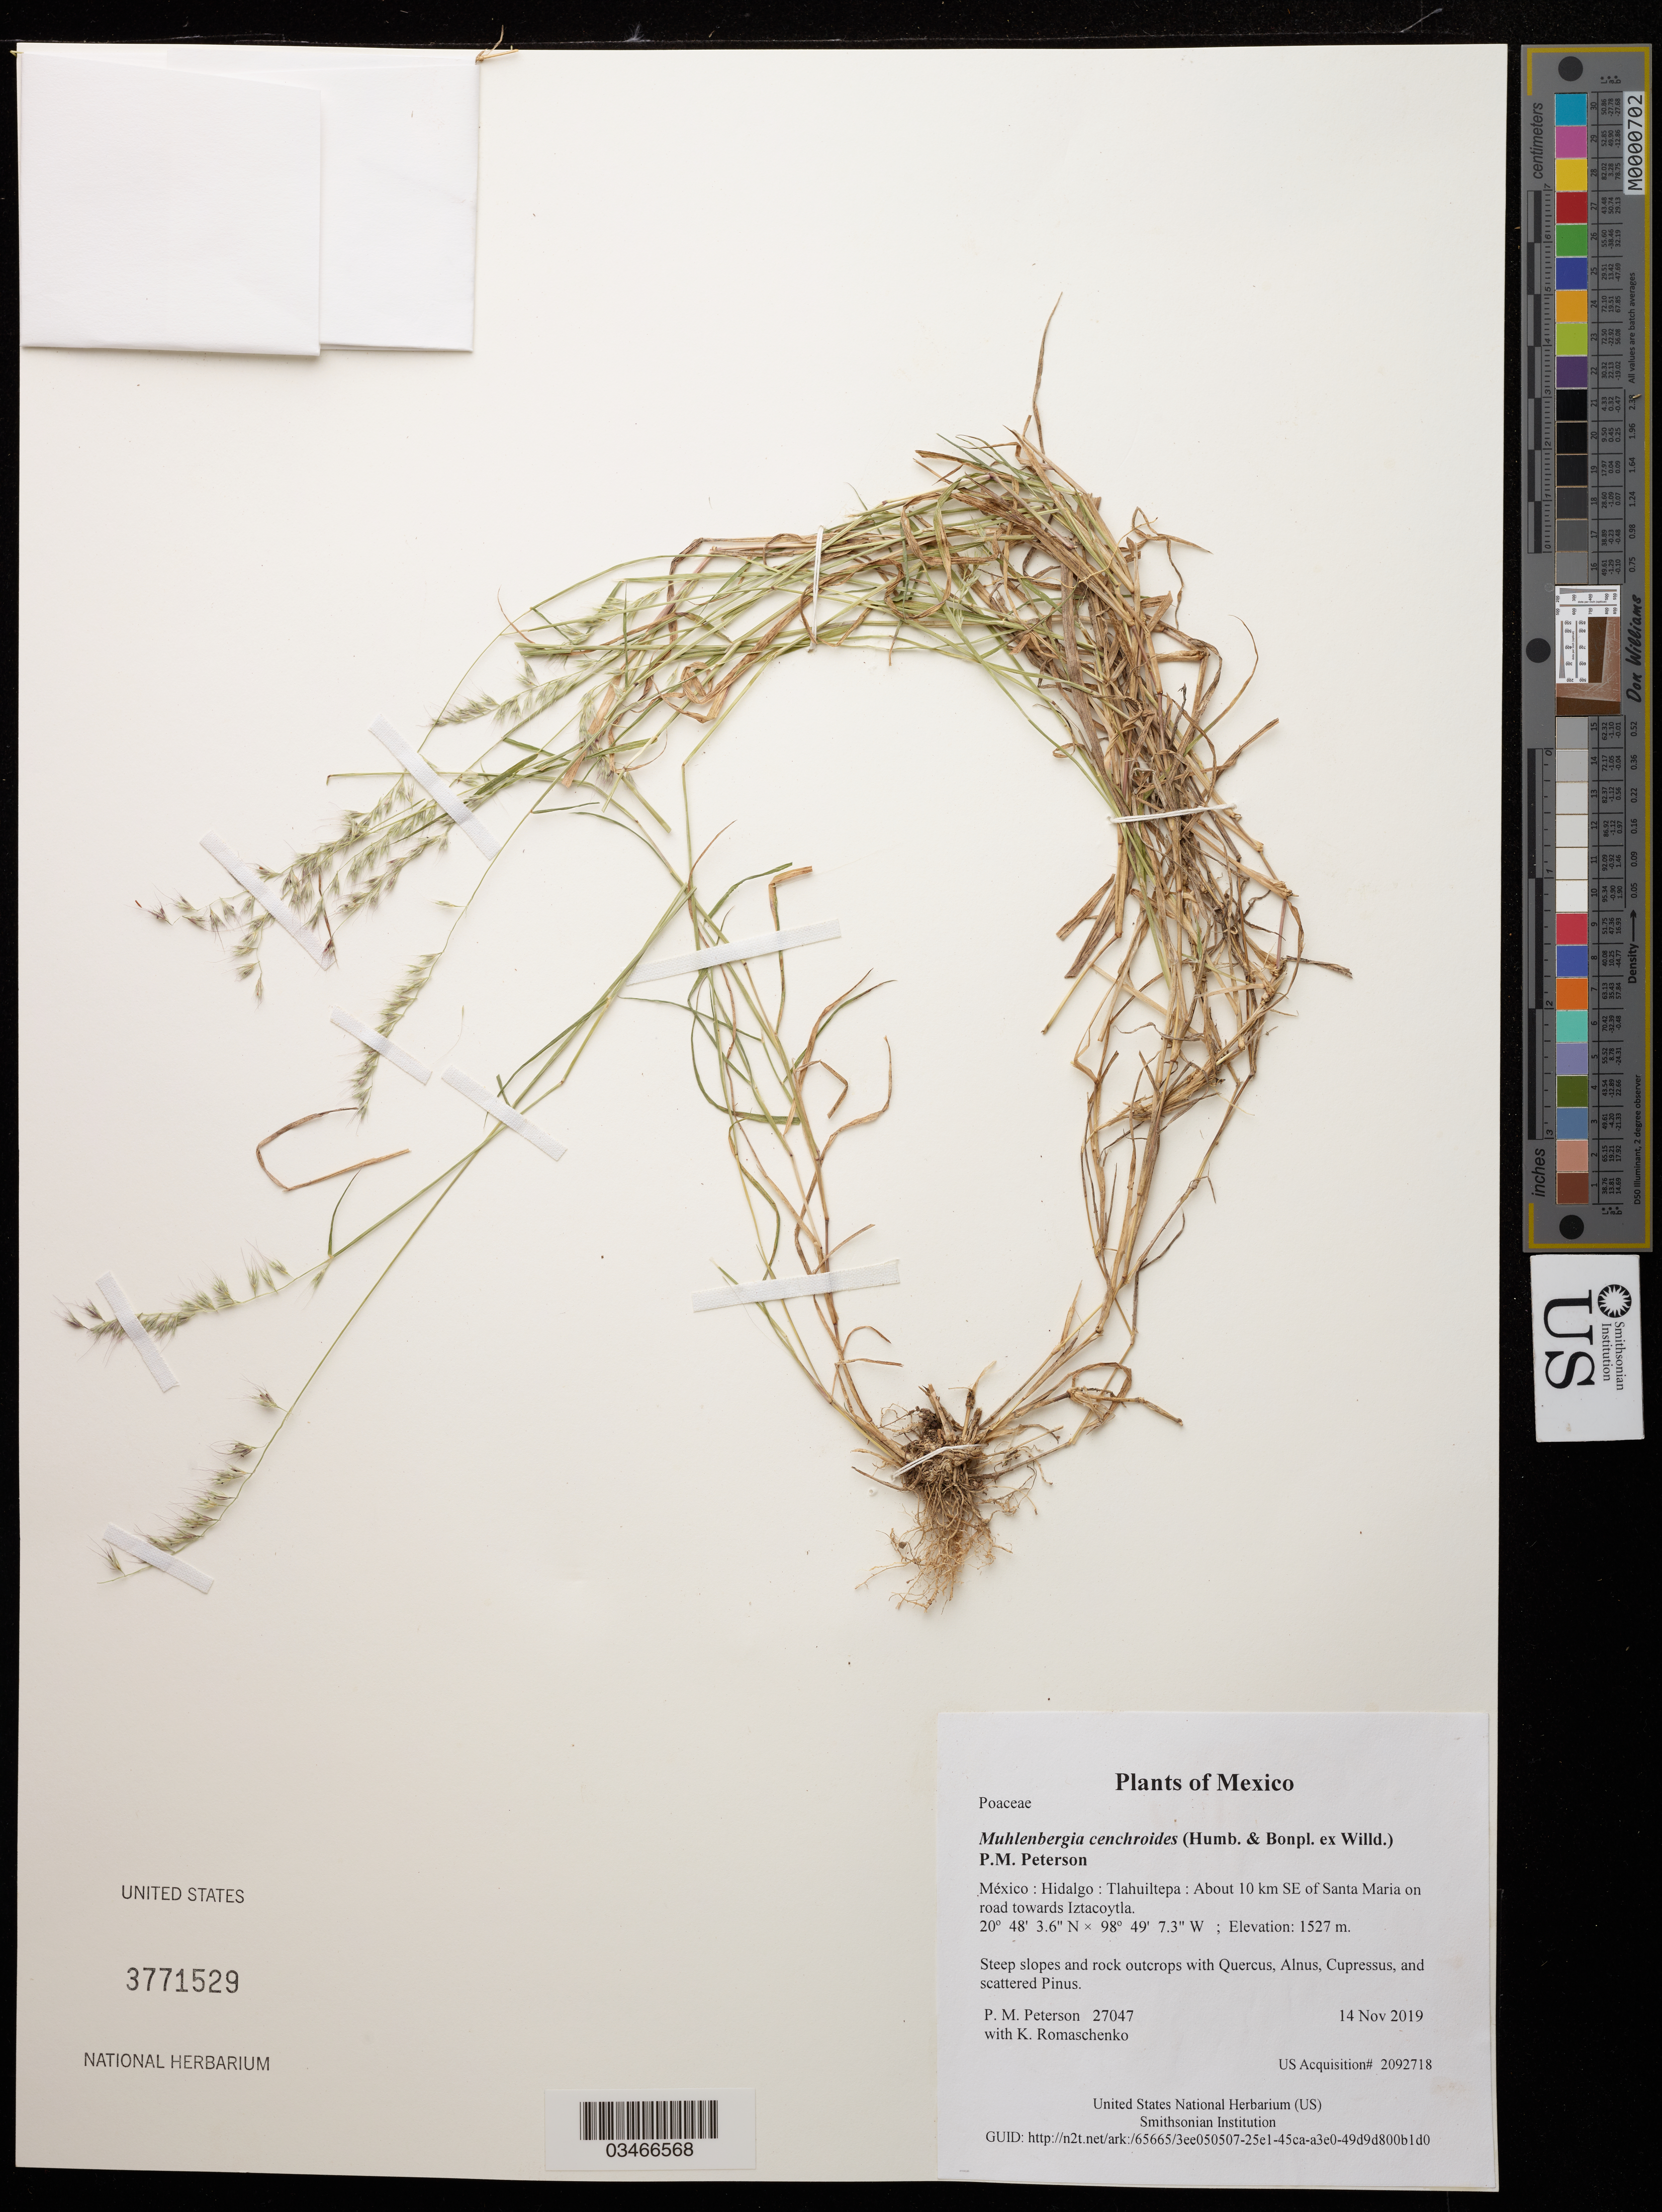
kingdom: Plantae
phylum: Tracheophyta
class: Liliopsida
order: Poales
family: Poaceae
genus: Muhlenbergia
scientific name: Muhlenbergia cenchroides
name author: (Humb. & Bonpl. ex Willd.) P.M. Peterson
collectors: P. M. Peterson & K. Romaschenko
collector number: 27047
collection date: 2019-11-14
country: México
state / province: Hidalgo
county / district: Tlahuiltepa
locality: About 10 km SE of Santa Maria on road towards Iztacoytla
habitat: Steep slopes and rock outcrops with Quercus, Alnus, Cupressus, and scattered Pinus.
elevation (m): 1527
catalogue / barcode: US 3771529